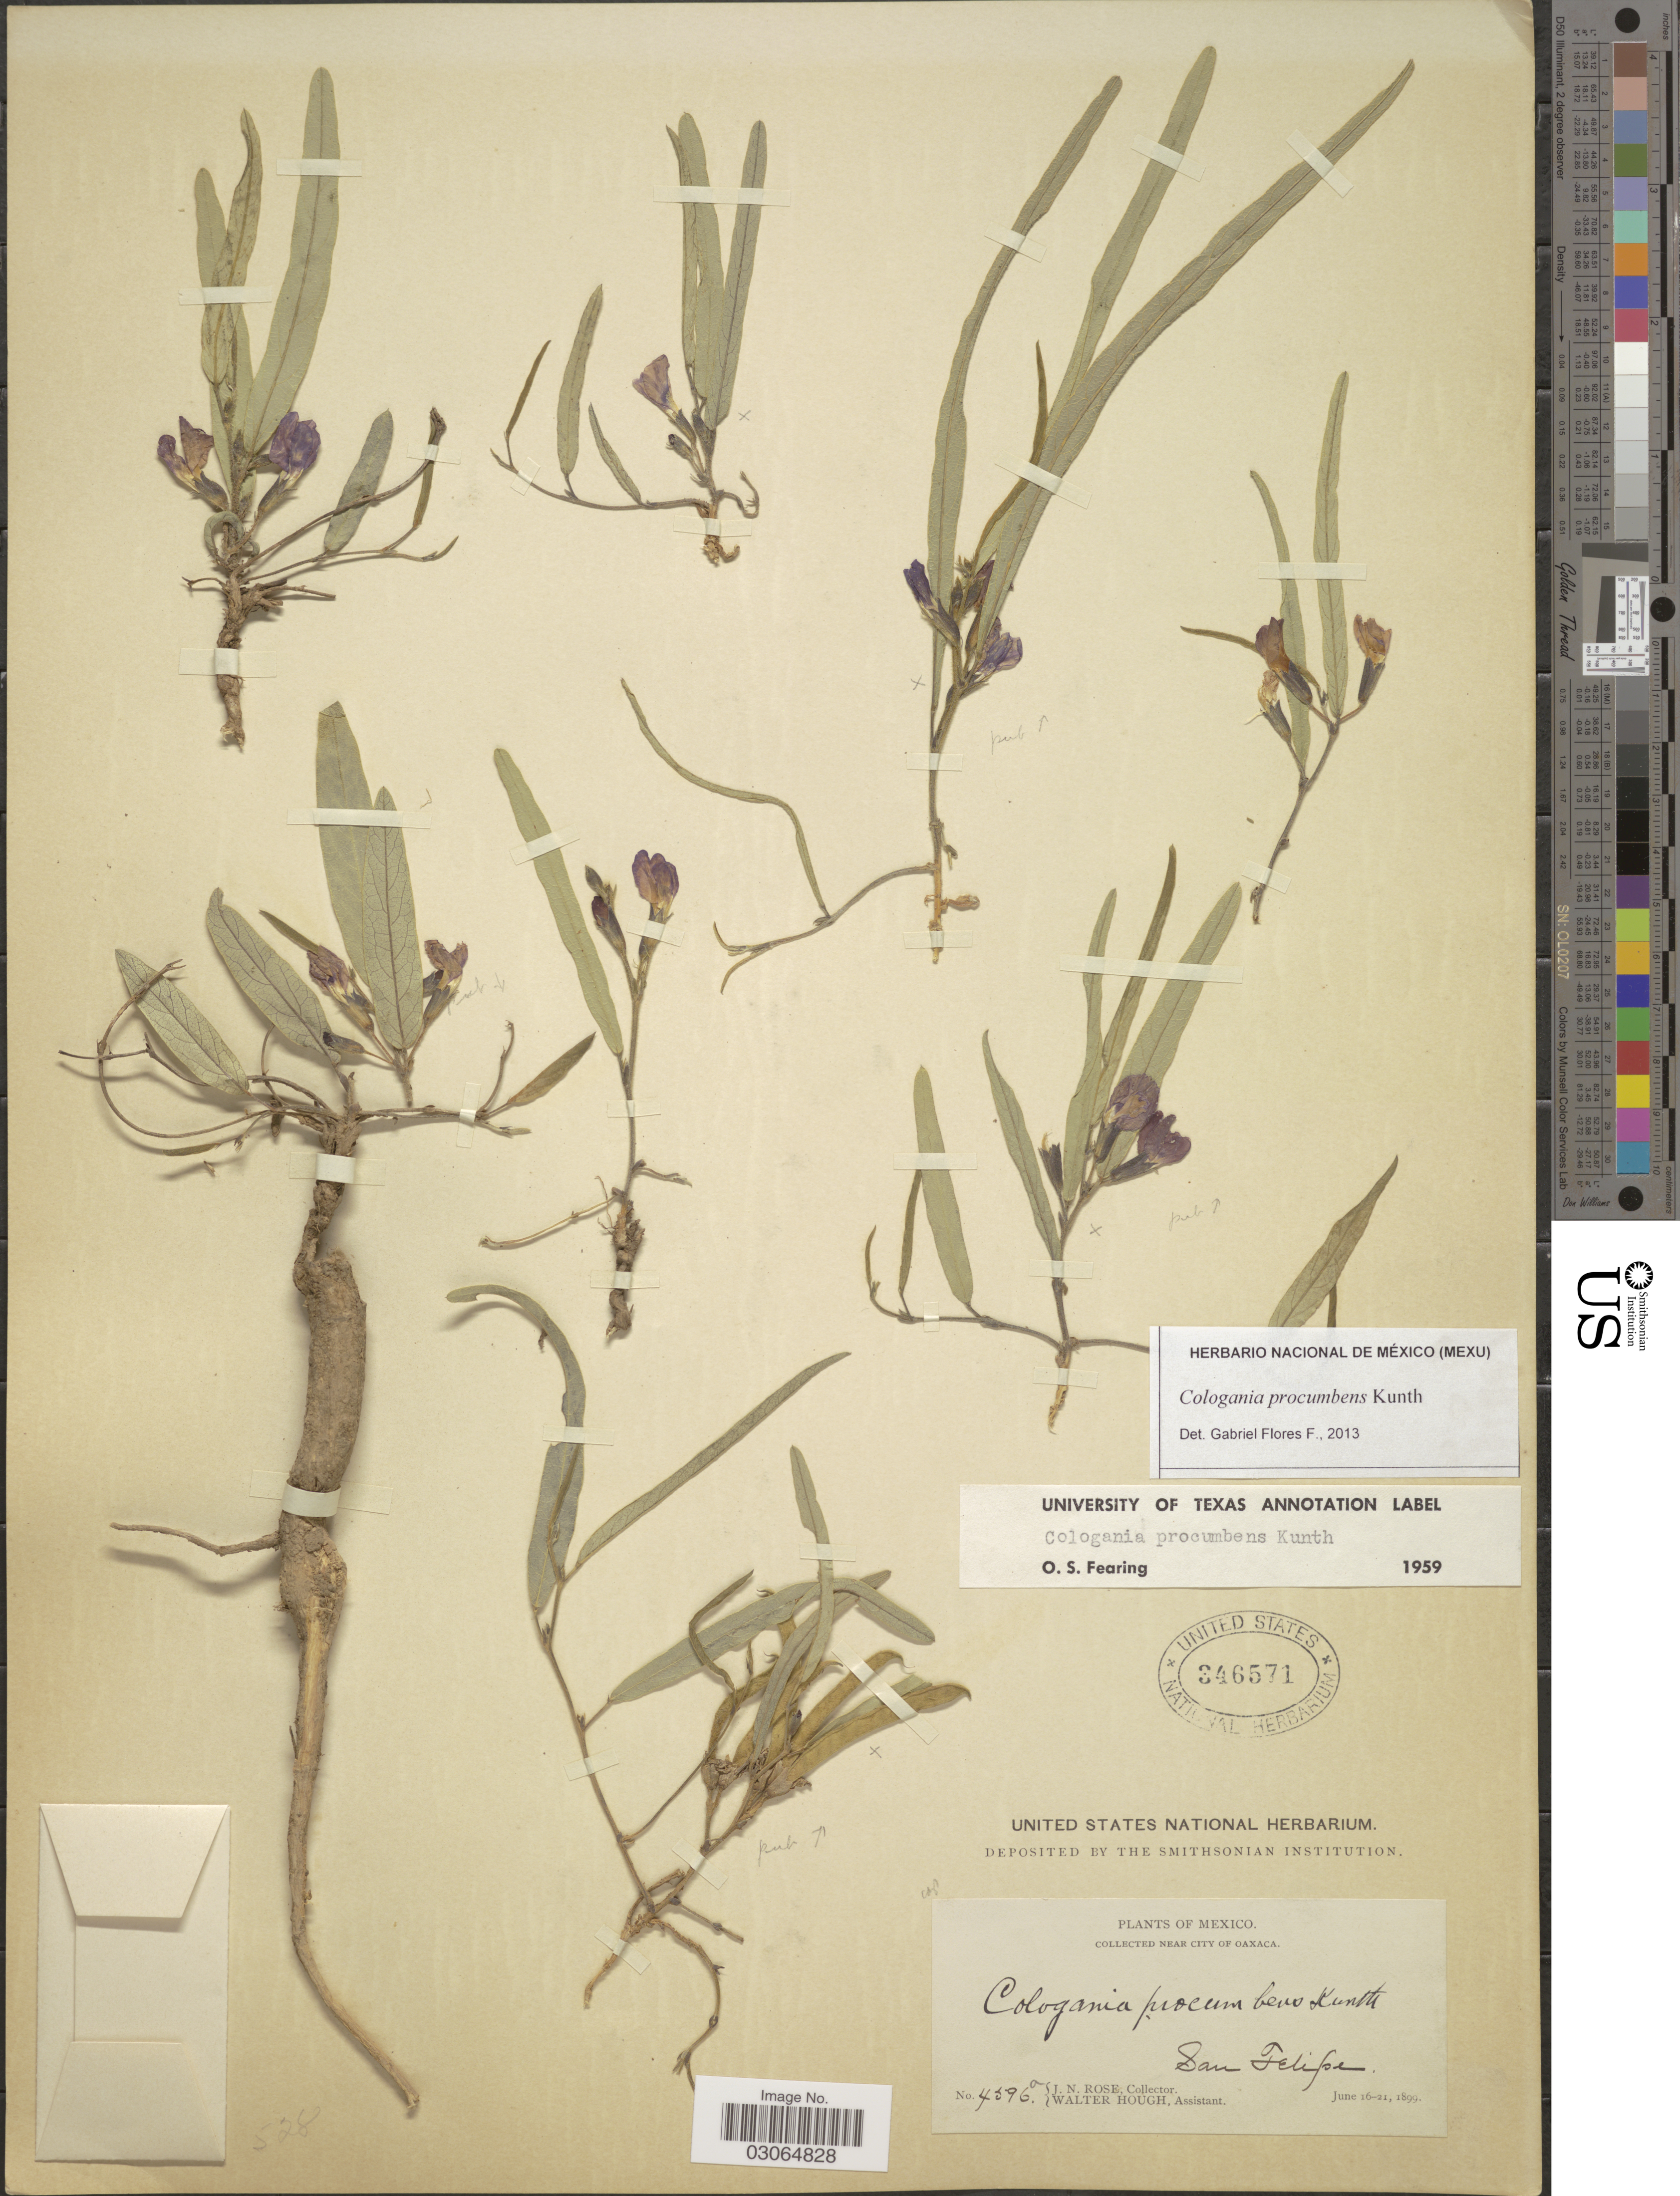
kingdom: Plantae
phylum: Tracheophyta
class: Magnoliopsida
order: Fabales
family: Fabaceae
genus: Cologania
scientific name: Cologania procumbens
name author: Kunth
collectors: J. N. Rose & W. Hough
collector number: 4596a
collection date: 1899-06-16/1899-06-21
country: Mexico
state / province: Oaxaca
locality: Near city of Oaxaca. San Felipe.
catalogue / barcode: US 346571